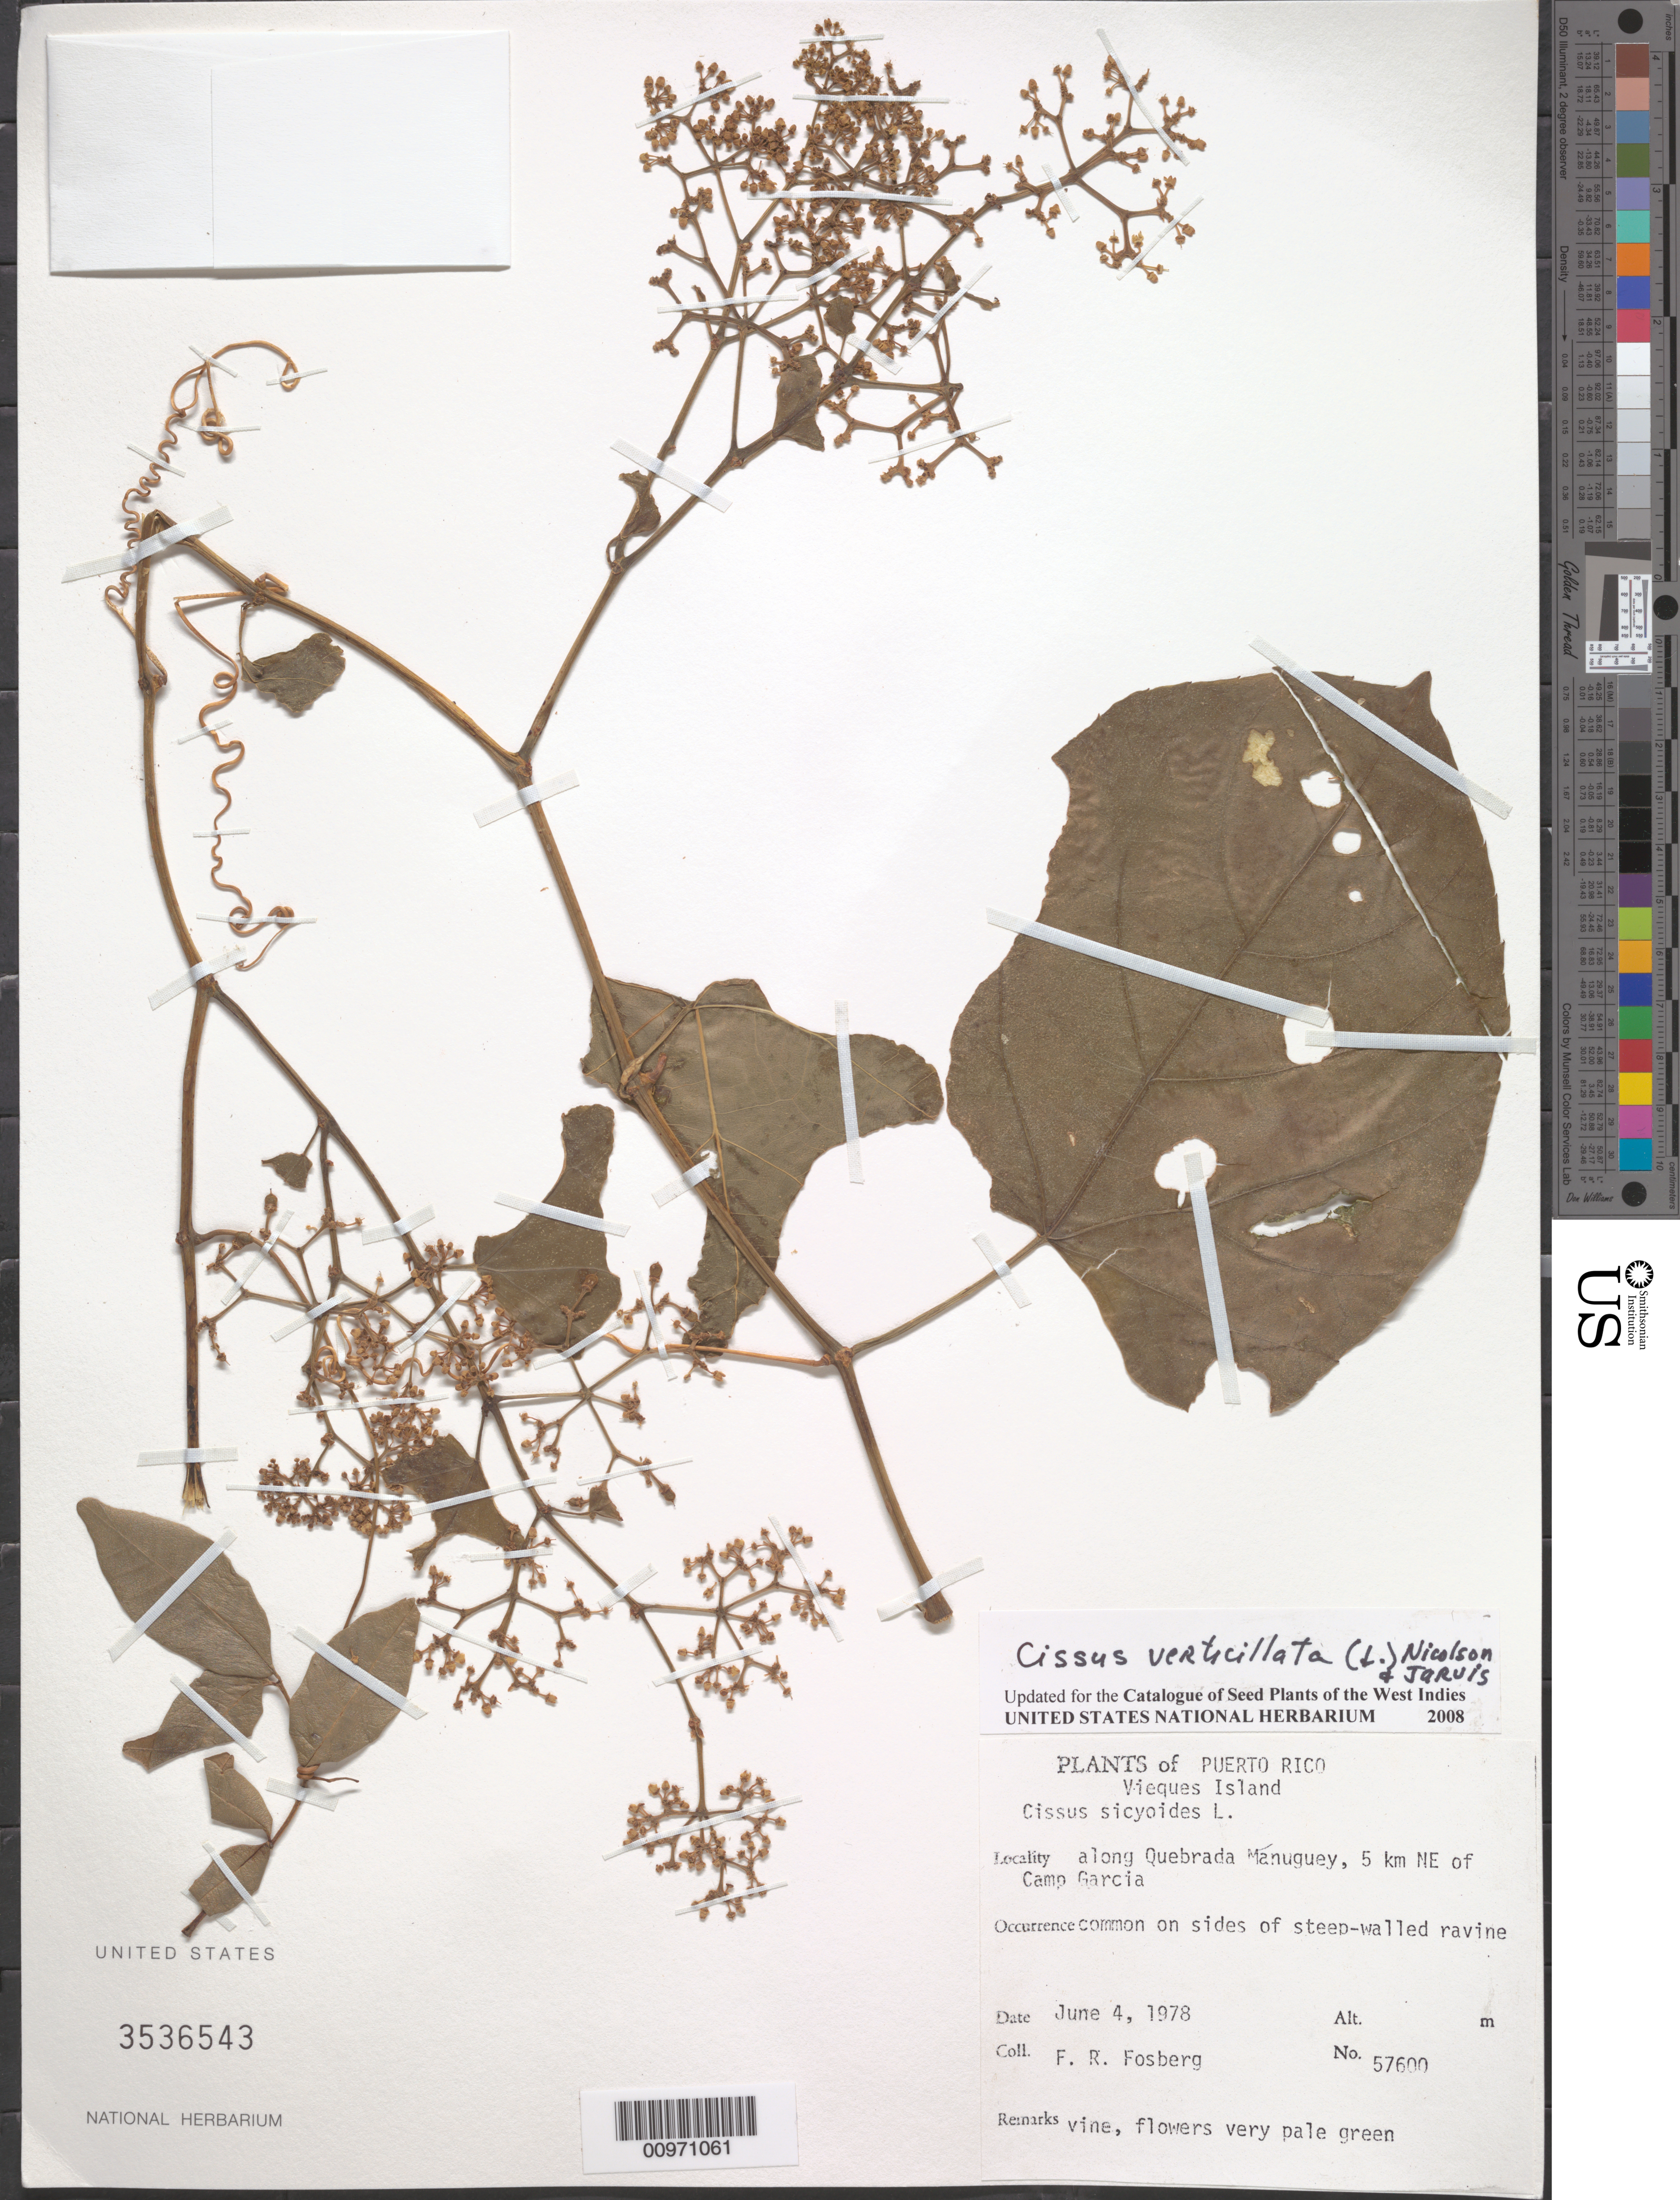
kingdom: Plantae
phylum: Tracheophyta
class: Magnoliopsida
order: Vitales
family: Vitaceae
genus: Cissus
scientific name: Cissus verticillata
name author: (L.) Nicolson & C.E. Jarvis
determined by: Acevedo-Rodríguez, P., (BOT), Smithsonian Institution - National Museum of Natural History (UNITED STATES)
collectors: F. R. Fosberg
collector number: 57600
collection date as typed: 04 Jun 1978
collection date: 1978-06-04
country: Puerto Rico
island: Vieques I.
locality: Along Quebrada Manuguey, 5 km NE of Camp Garcia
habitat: On sides of steep-walled ravine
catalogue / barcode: US 3536543